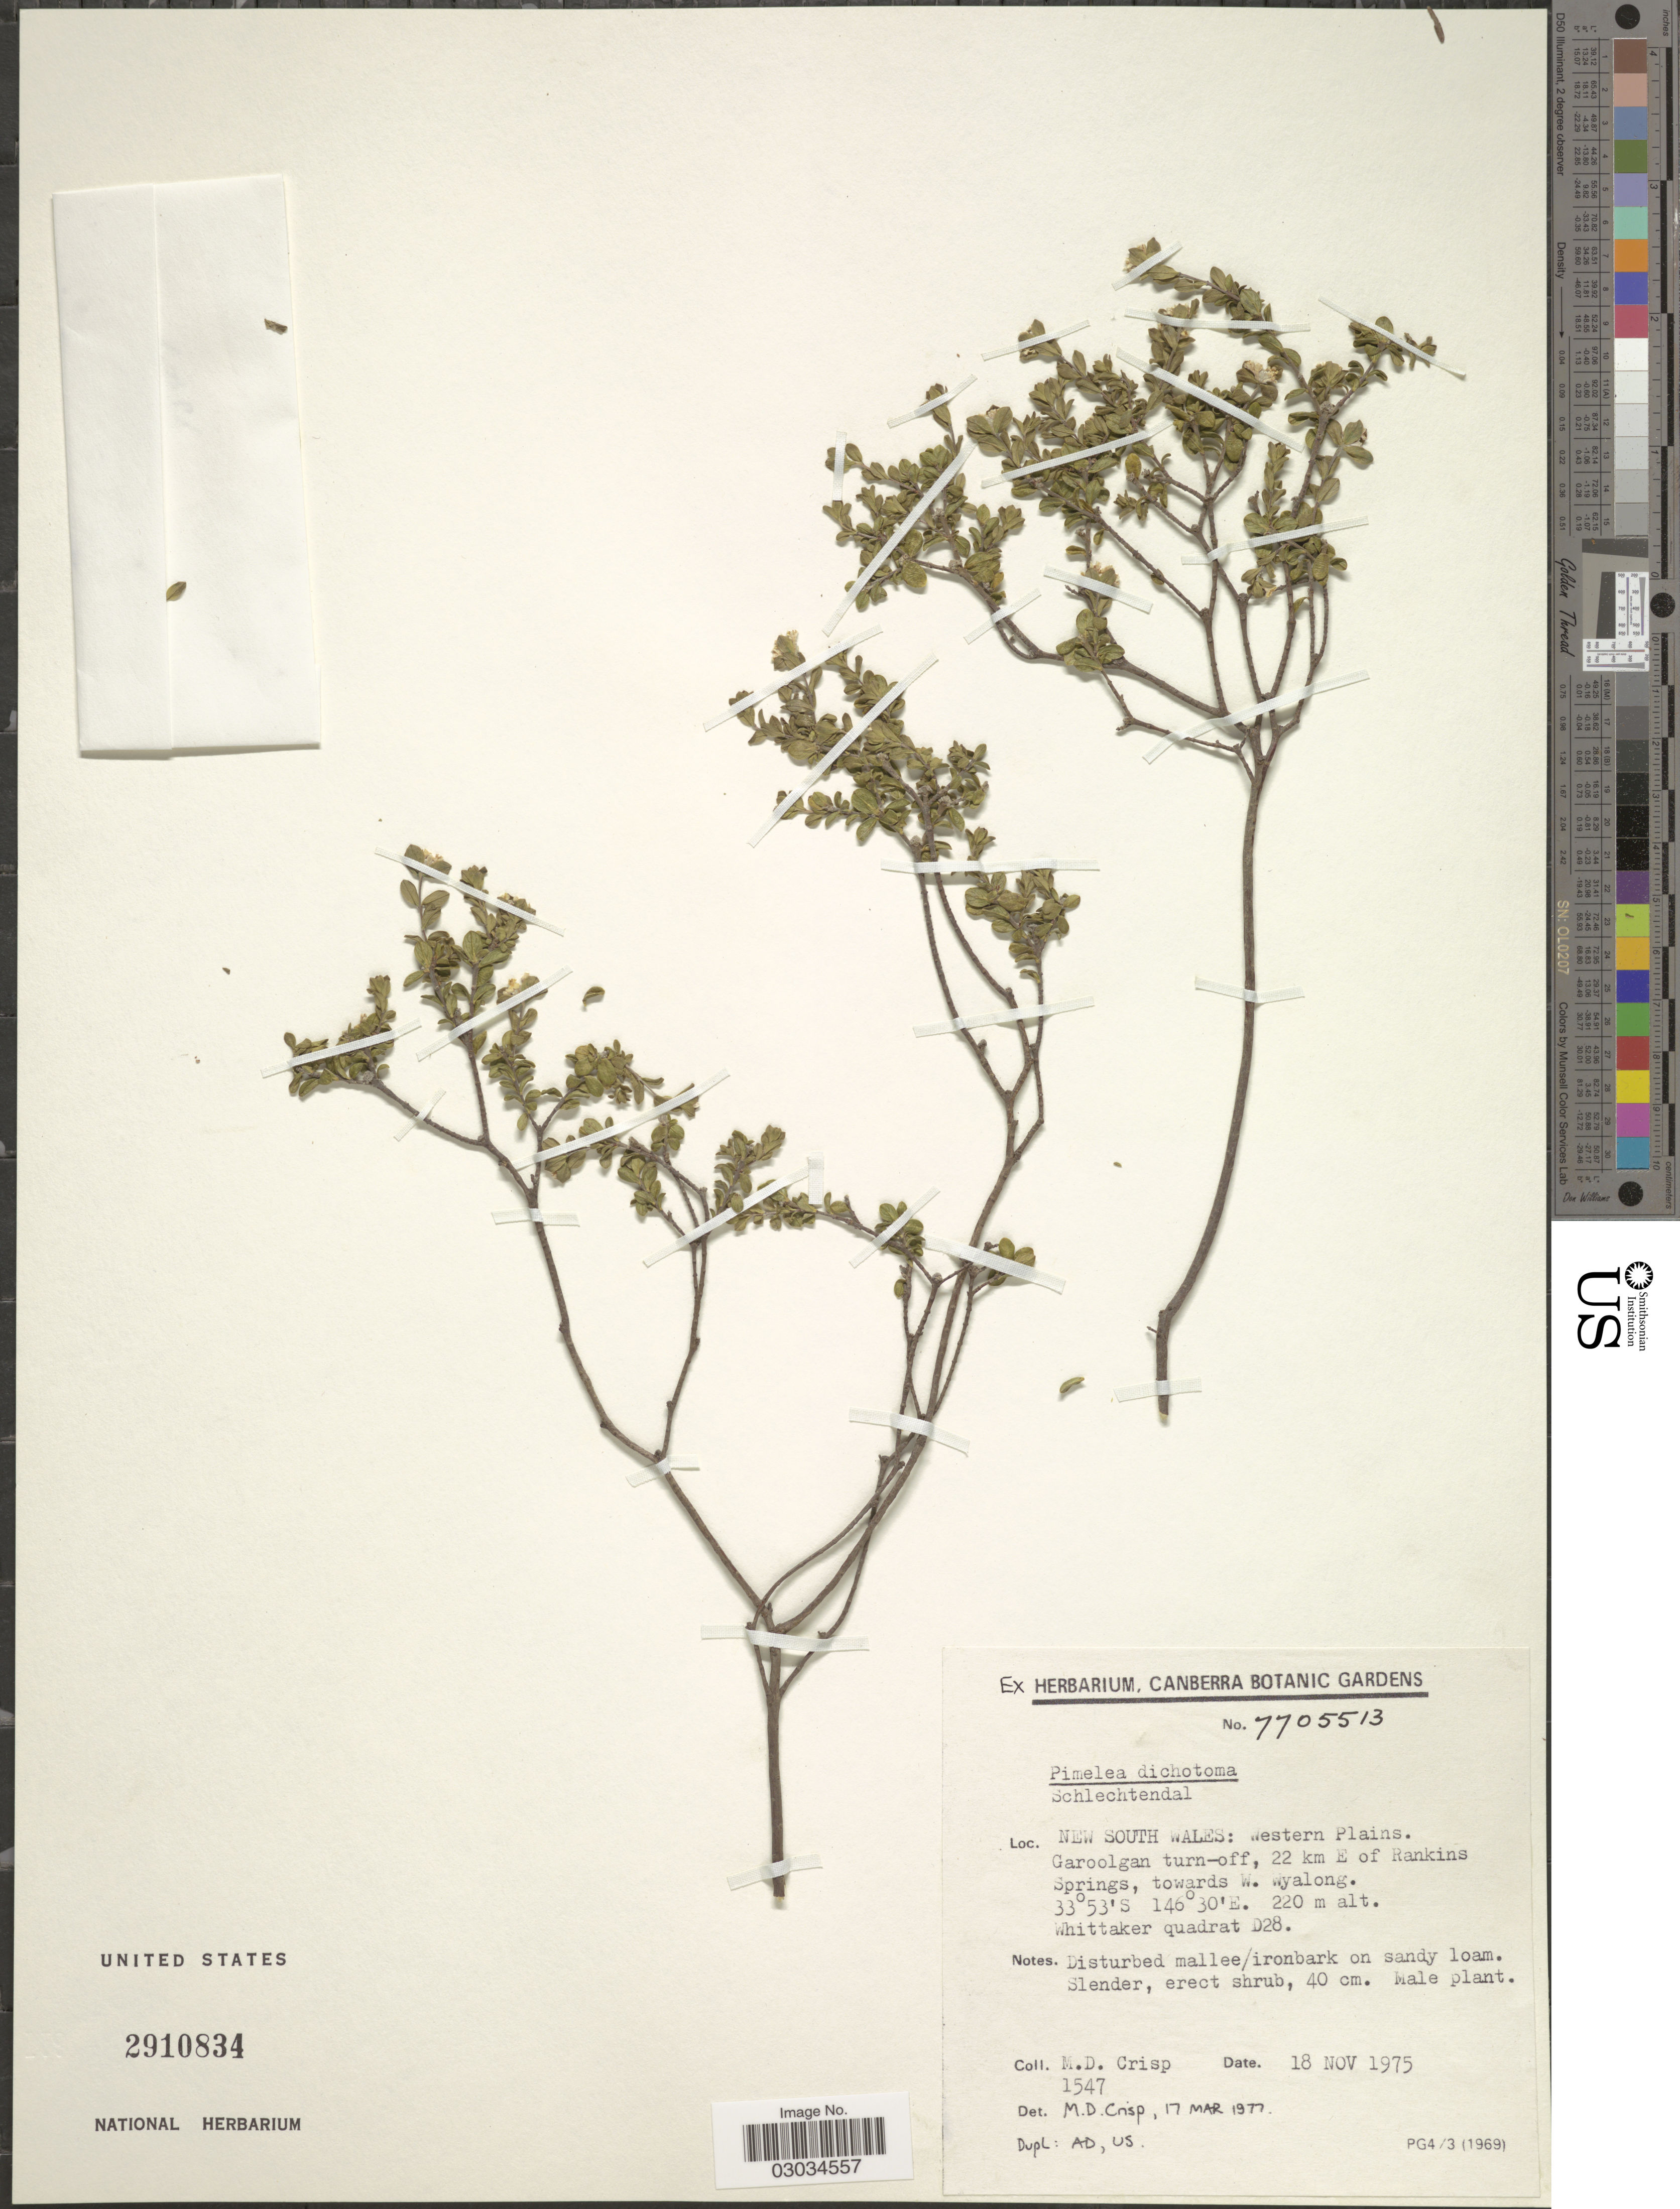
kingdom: Plantae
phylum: Tracheophyta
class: Magnoliopsida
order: Malvales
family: Thymelaeaceae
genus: Pimelea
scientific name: Pimelea dichotoma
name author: Schltdl.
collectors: M. Crisp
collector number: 1547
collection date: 1975-11-18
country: Australia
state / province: New South Wales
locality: Western Plains. Garoolgan turn-off, 22 km E of Rankins Springs, towards W. Wyalong. Whittaker quadrat D28.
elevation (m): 220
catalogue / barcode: US 2910834